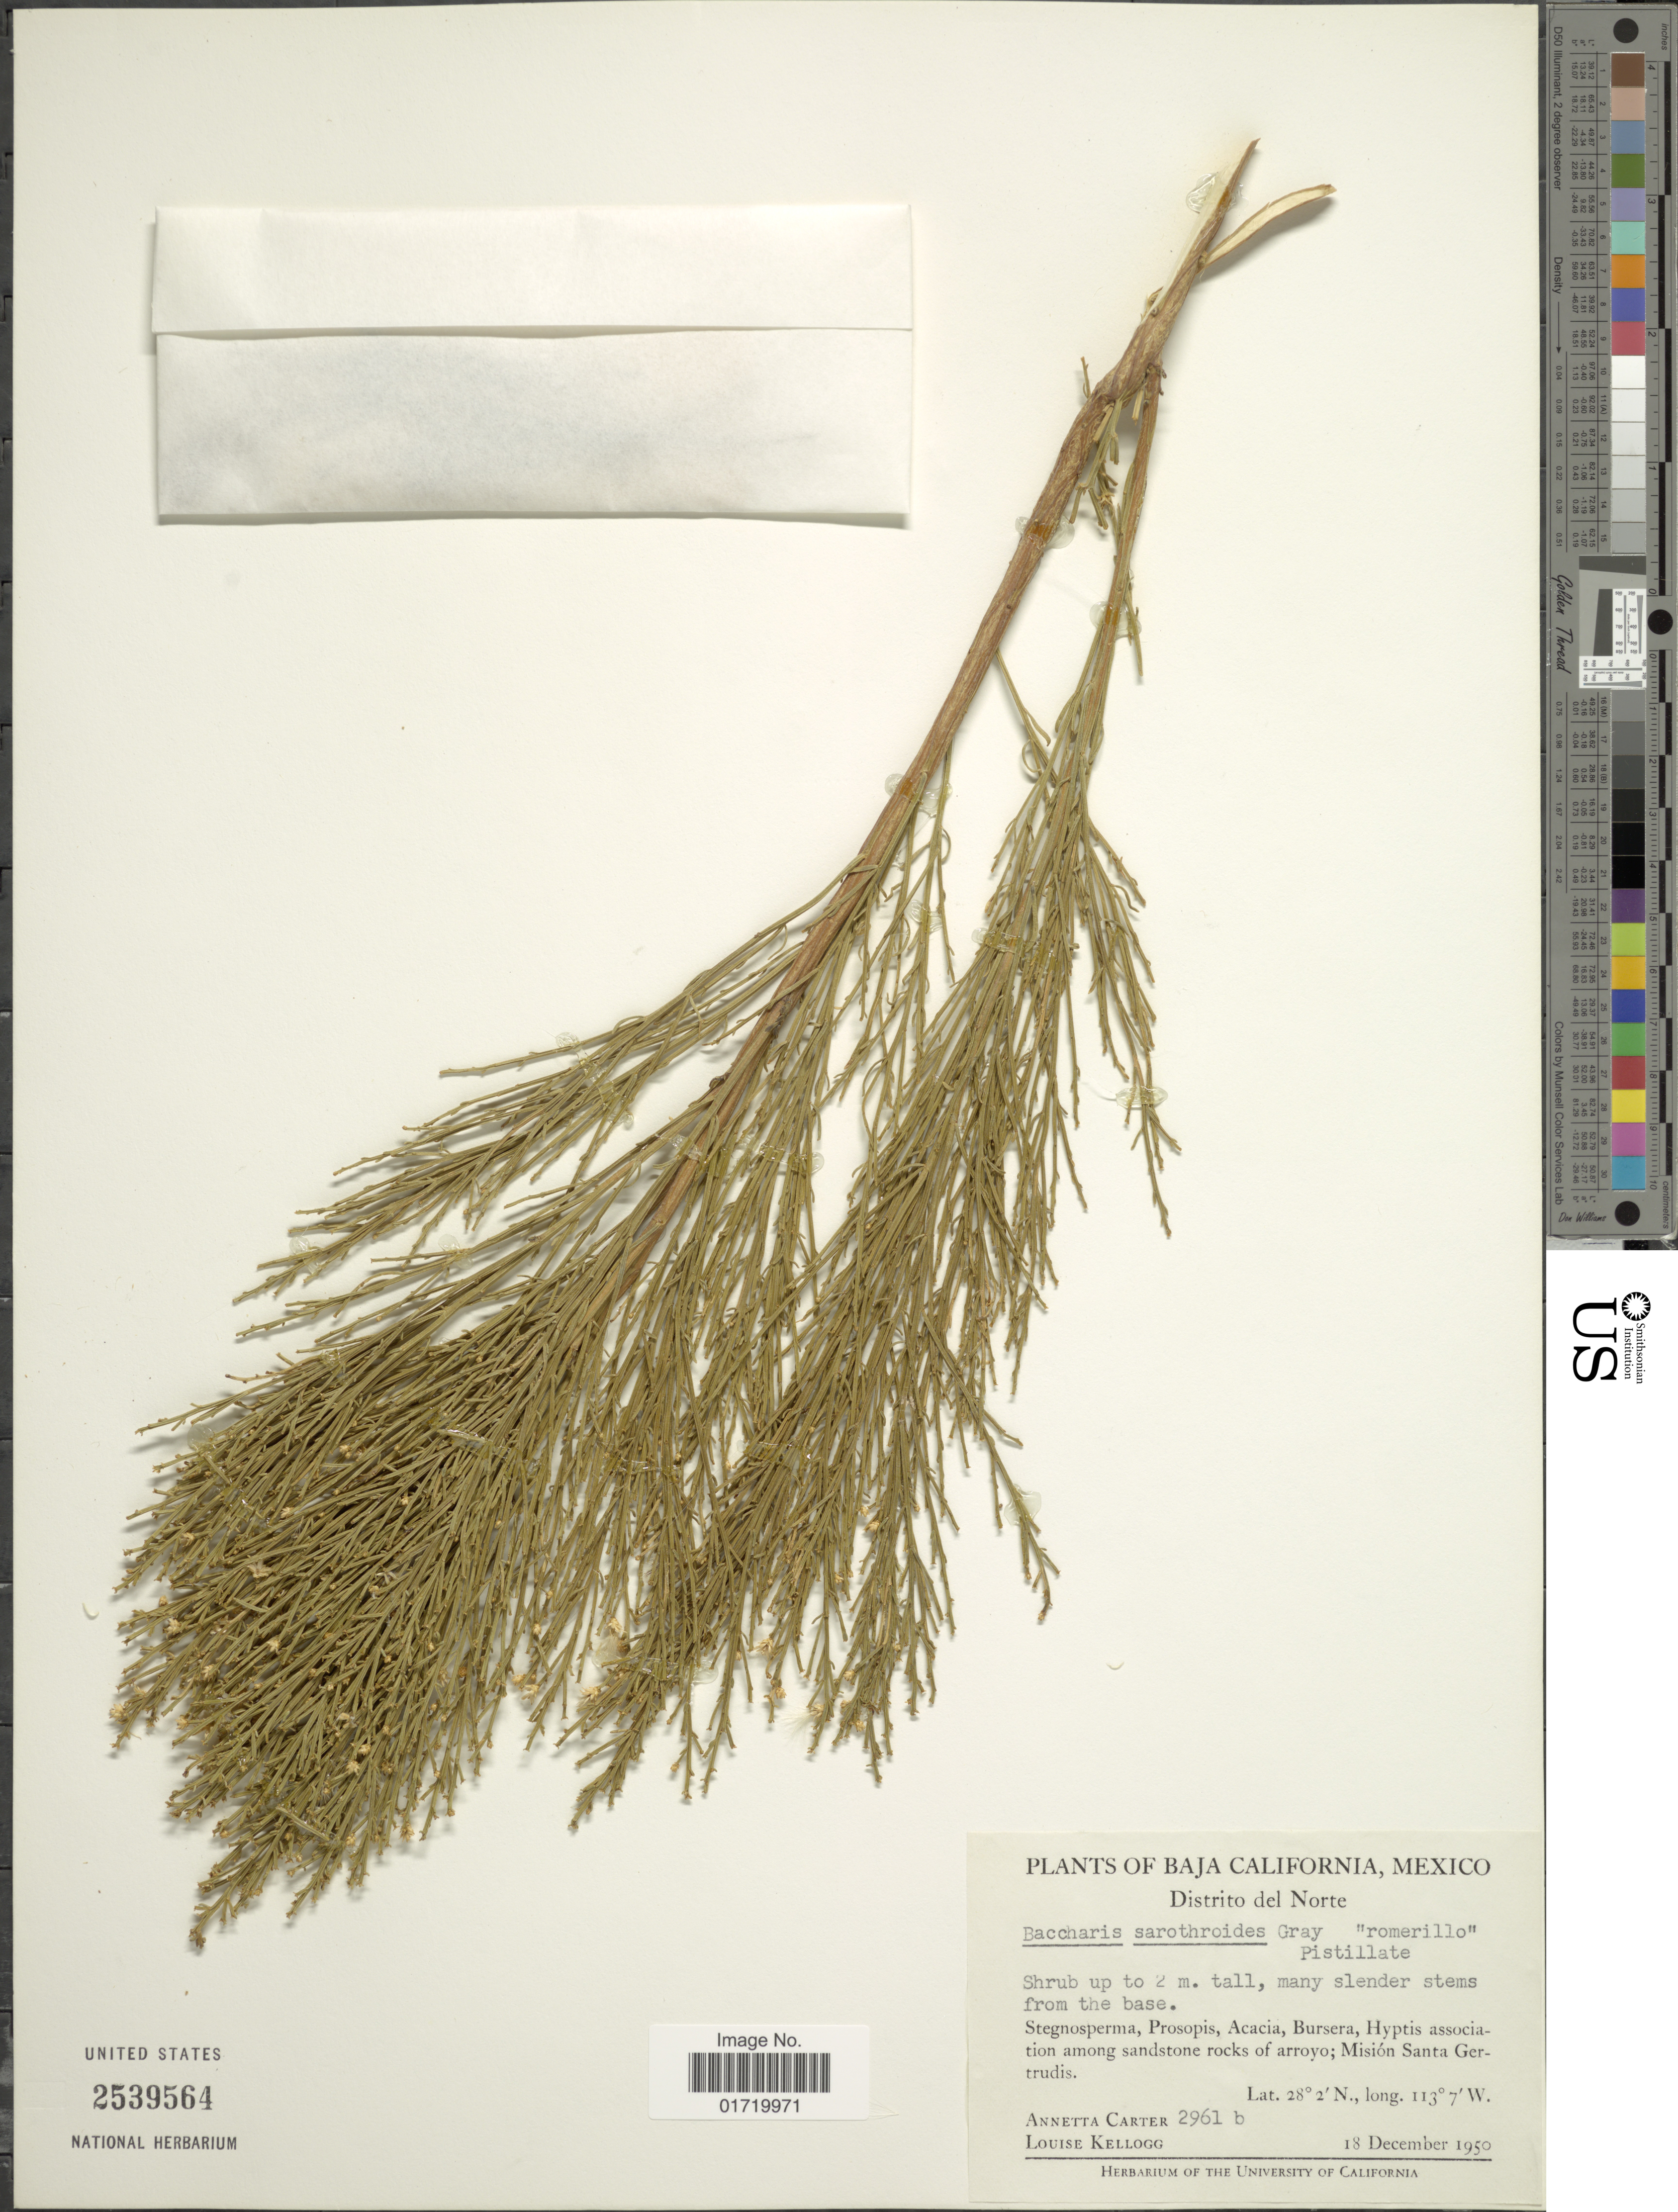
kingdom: Plantae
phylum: Tracheophyta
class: Magnoliopsida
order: Asterales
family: Asteraceae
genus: Baccharis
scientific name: Baccharis sarothroides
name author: A. Gray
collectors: A. M. Carter & L. Kellogg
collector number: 2961b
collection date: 1950-12-18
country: Mexico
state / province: Baja California Sur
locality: Distrito del Norte, Mision Santa Gertrudis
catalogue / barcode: US 2539564